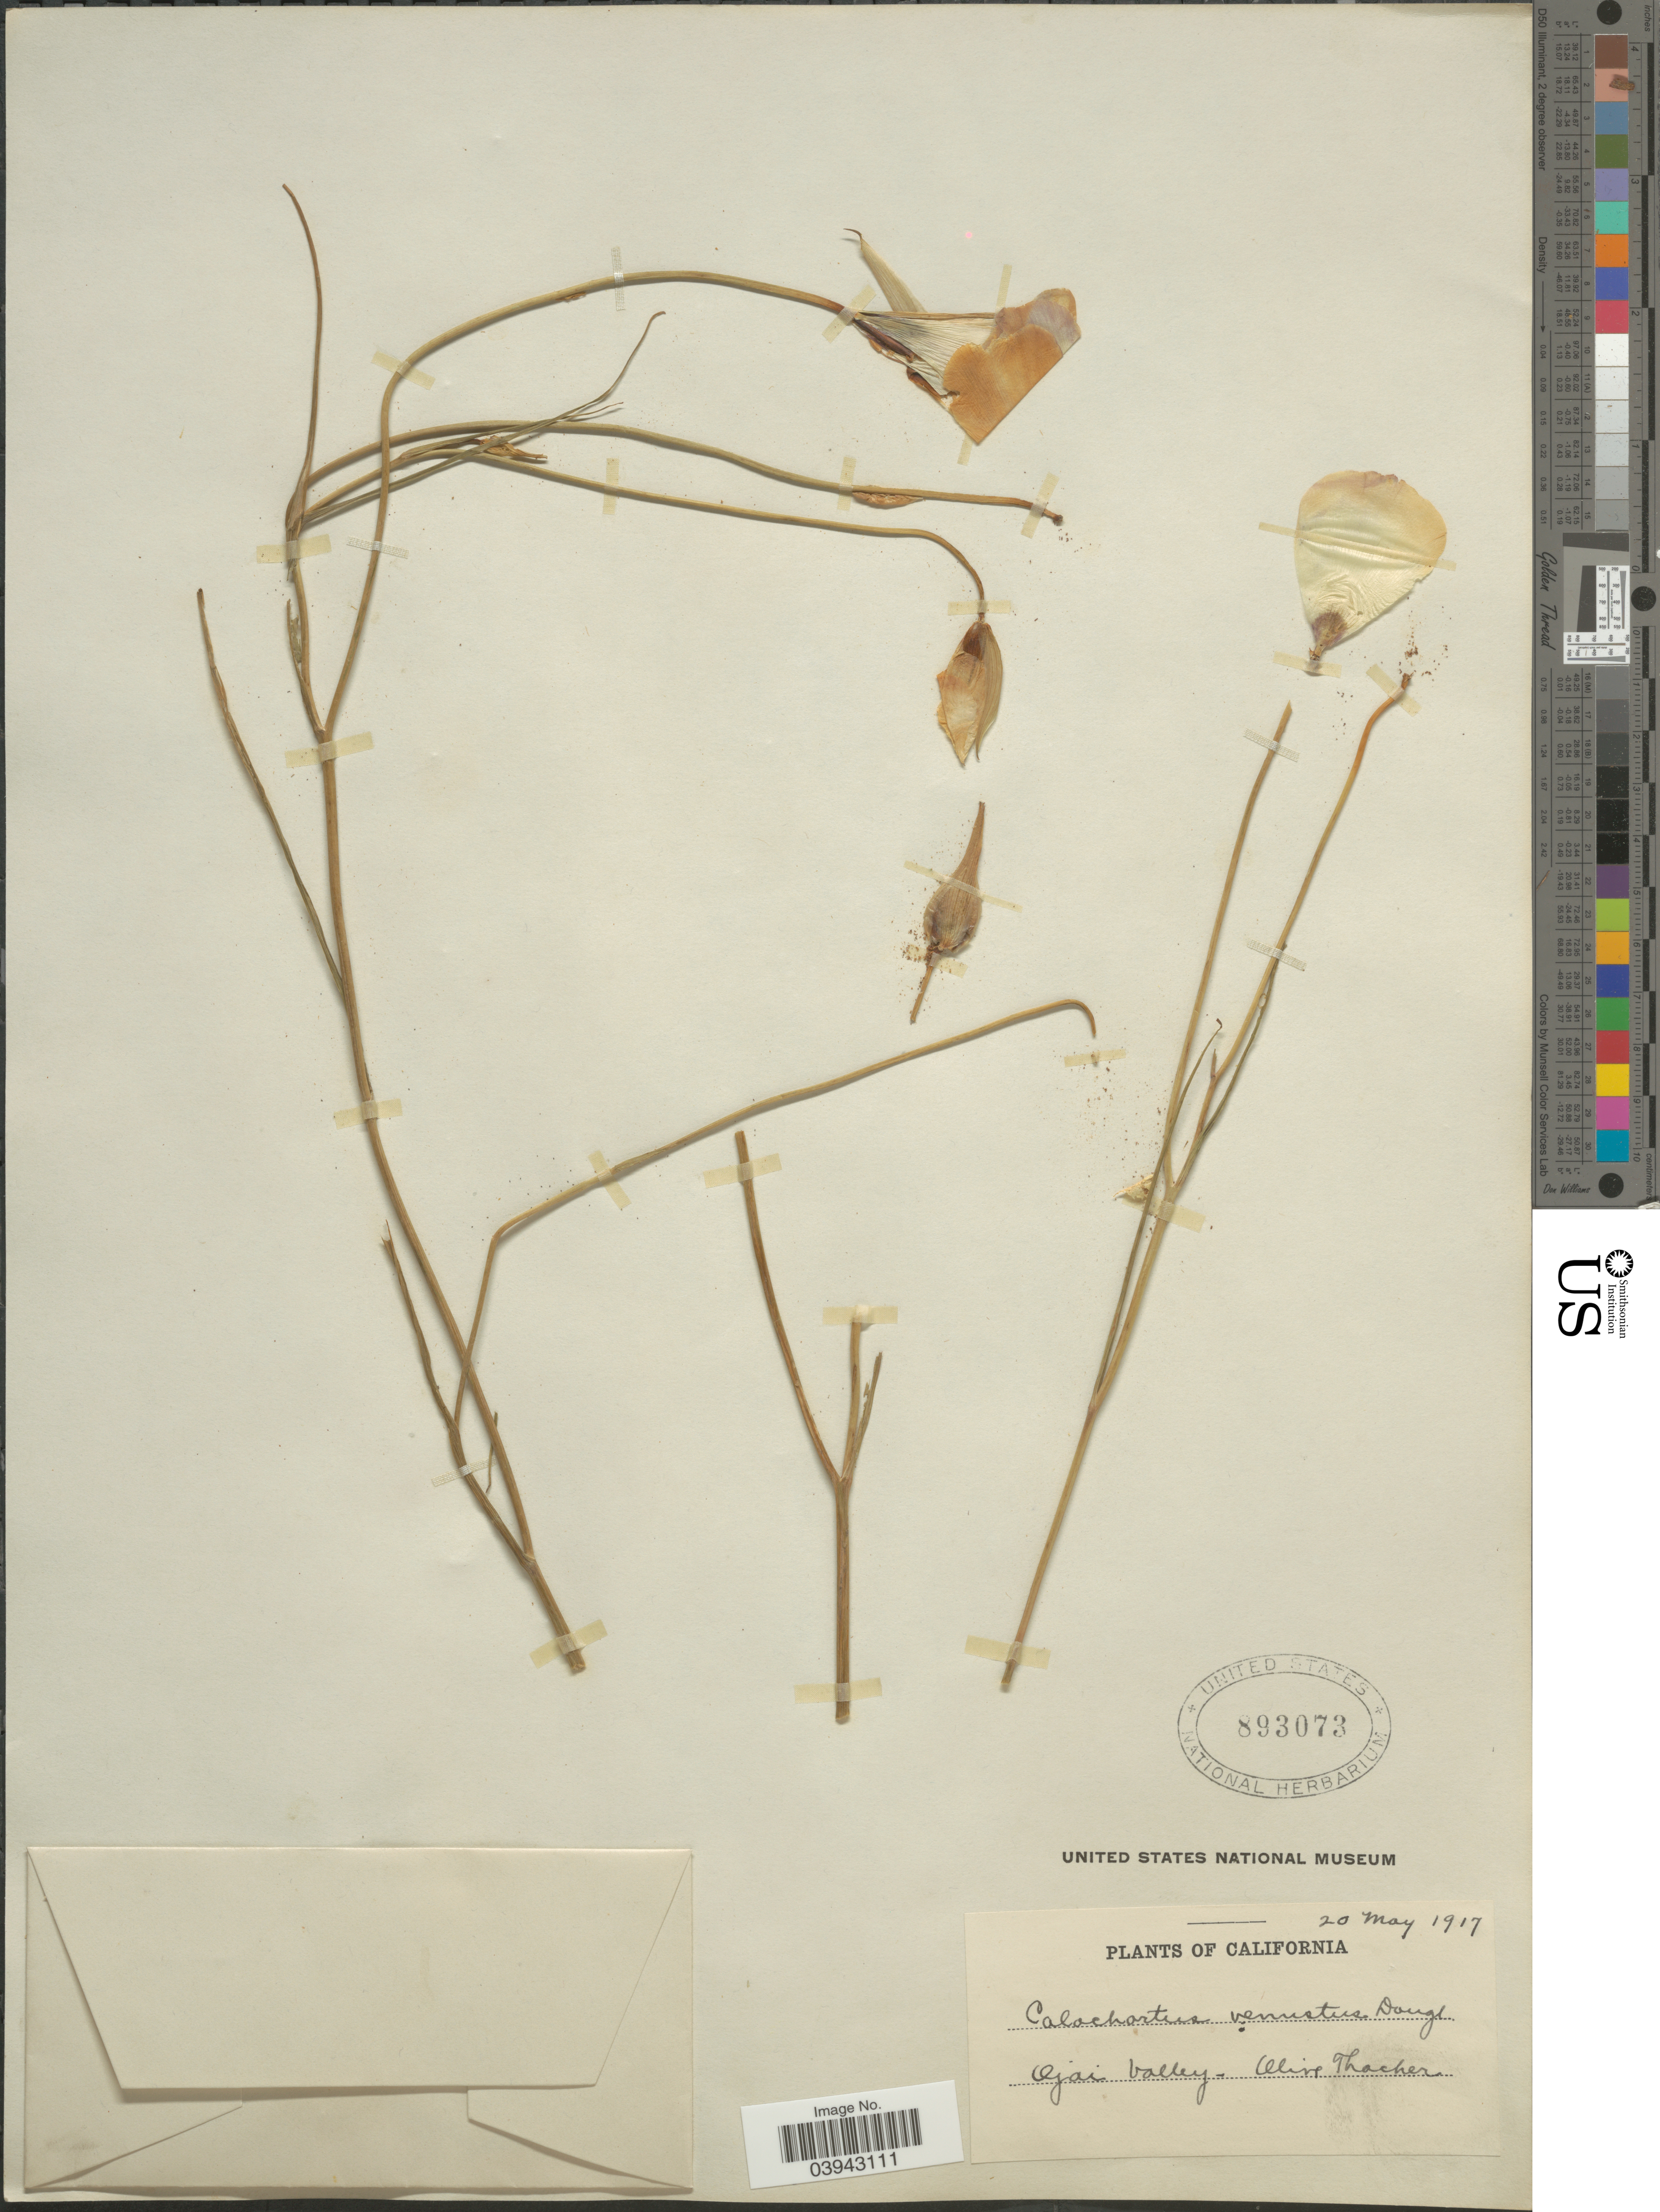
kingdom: Plantae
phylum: Tracheophyta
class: Liliopsida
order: Liliales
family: Liliaceae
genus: Calochortus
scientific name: Calochortus venustus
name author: Douglas ex Benth.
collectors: O. Thacker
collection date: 1917-05-20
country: United States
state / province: California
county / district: Ventura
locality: Ojai Valley.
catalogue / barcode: US 893073